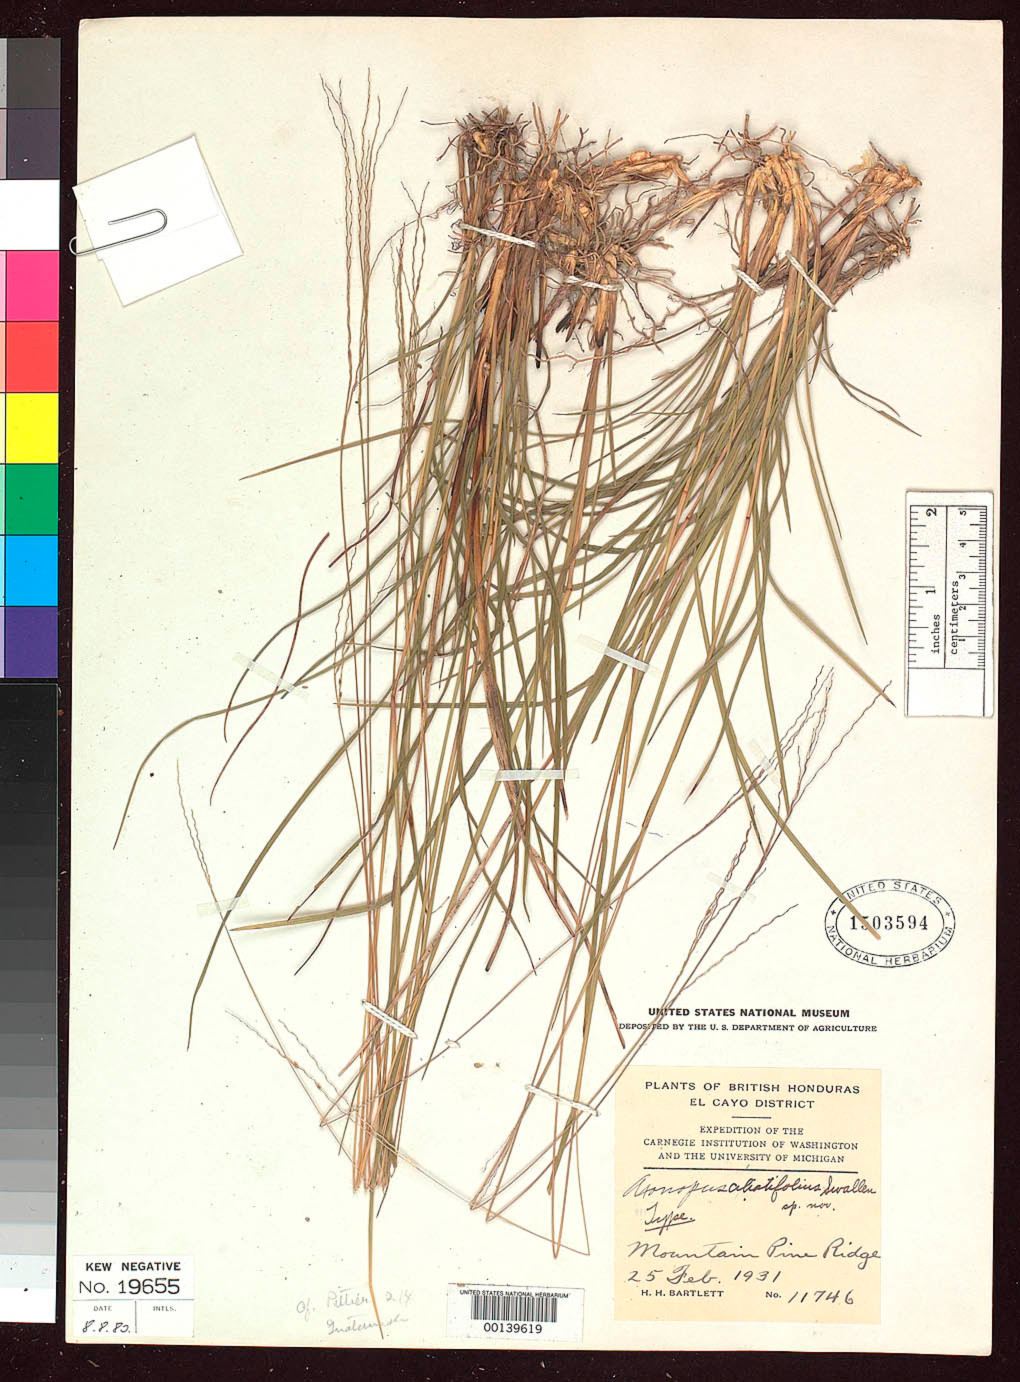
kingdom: Plantae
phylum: Tracheophyta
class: Liliopsida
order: Poales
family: Poaceae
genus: Axonopus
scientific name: Axonopus ciliatifolius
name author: Swallen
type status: Holotype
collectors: H. H. Bartlett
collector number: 11746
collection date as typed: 25 Feb 1931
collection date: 1931-02-25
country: Belize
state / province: Cayo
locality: Mountain Pine Ridge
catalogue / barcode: US 1503594